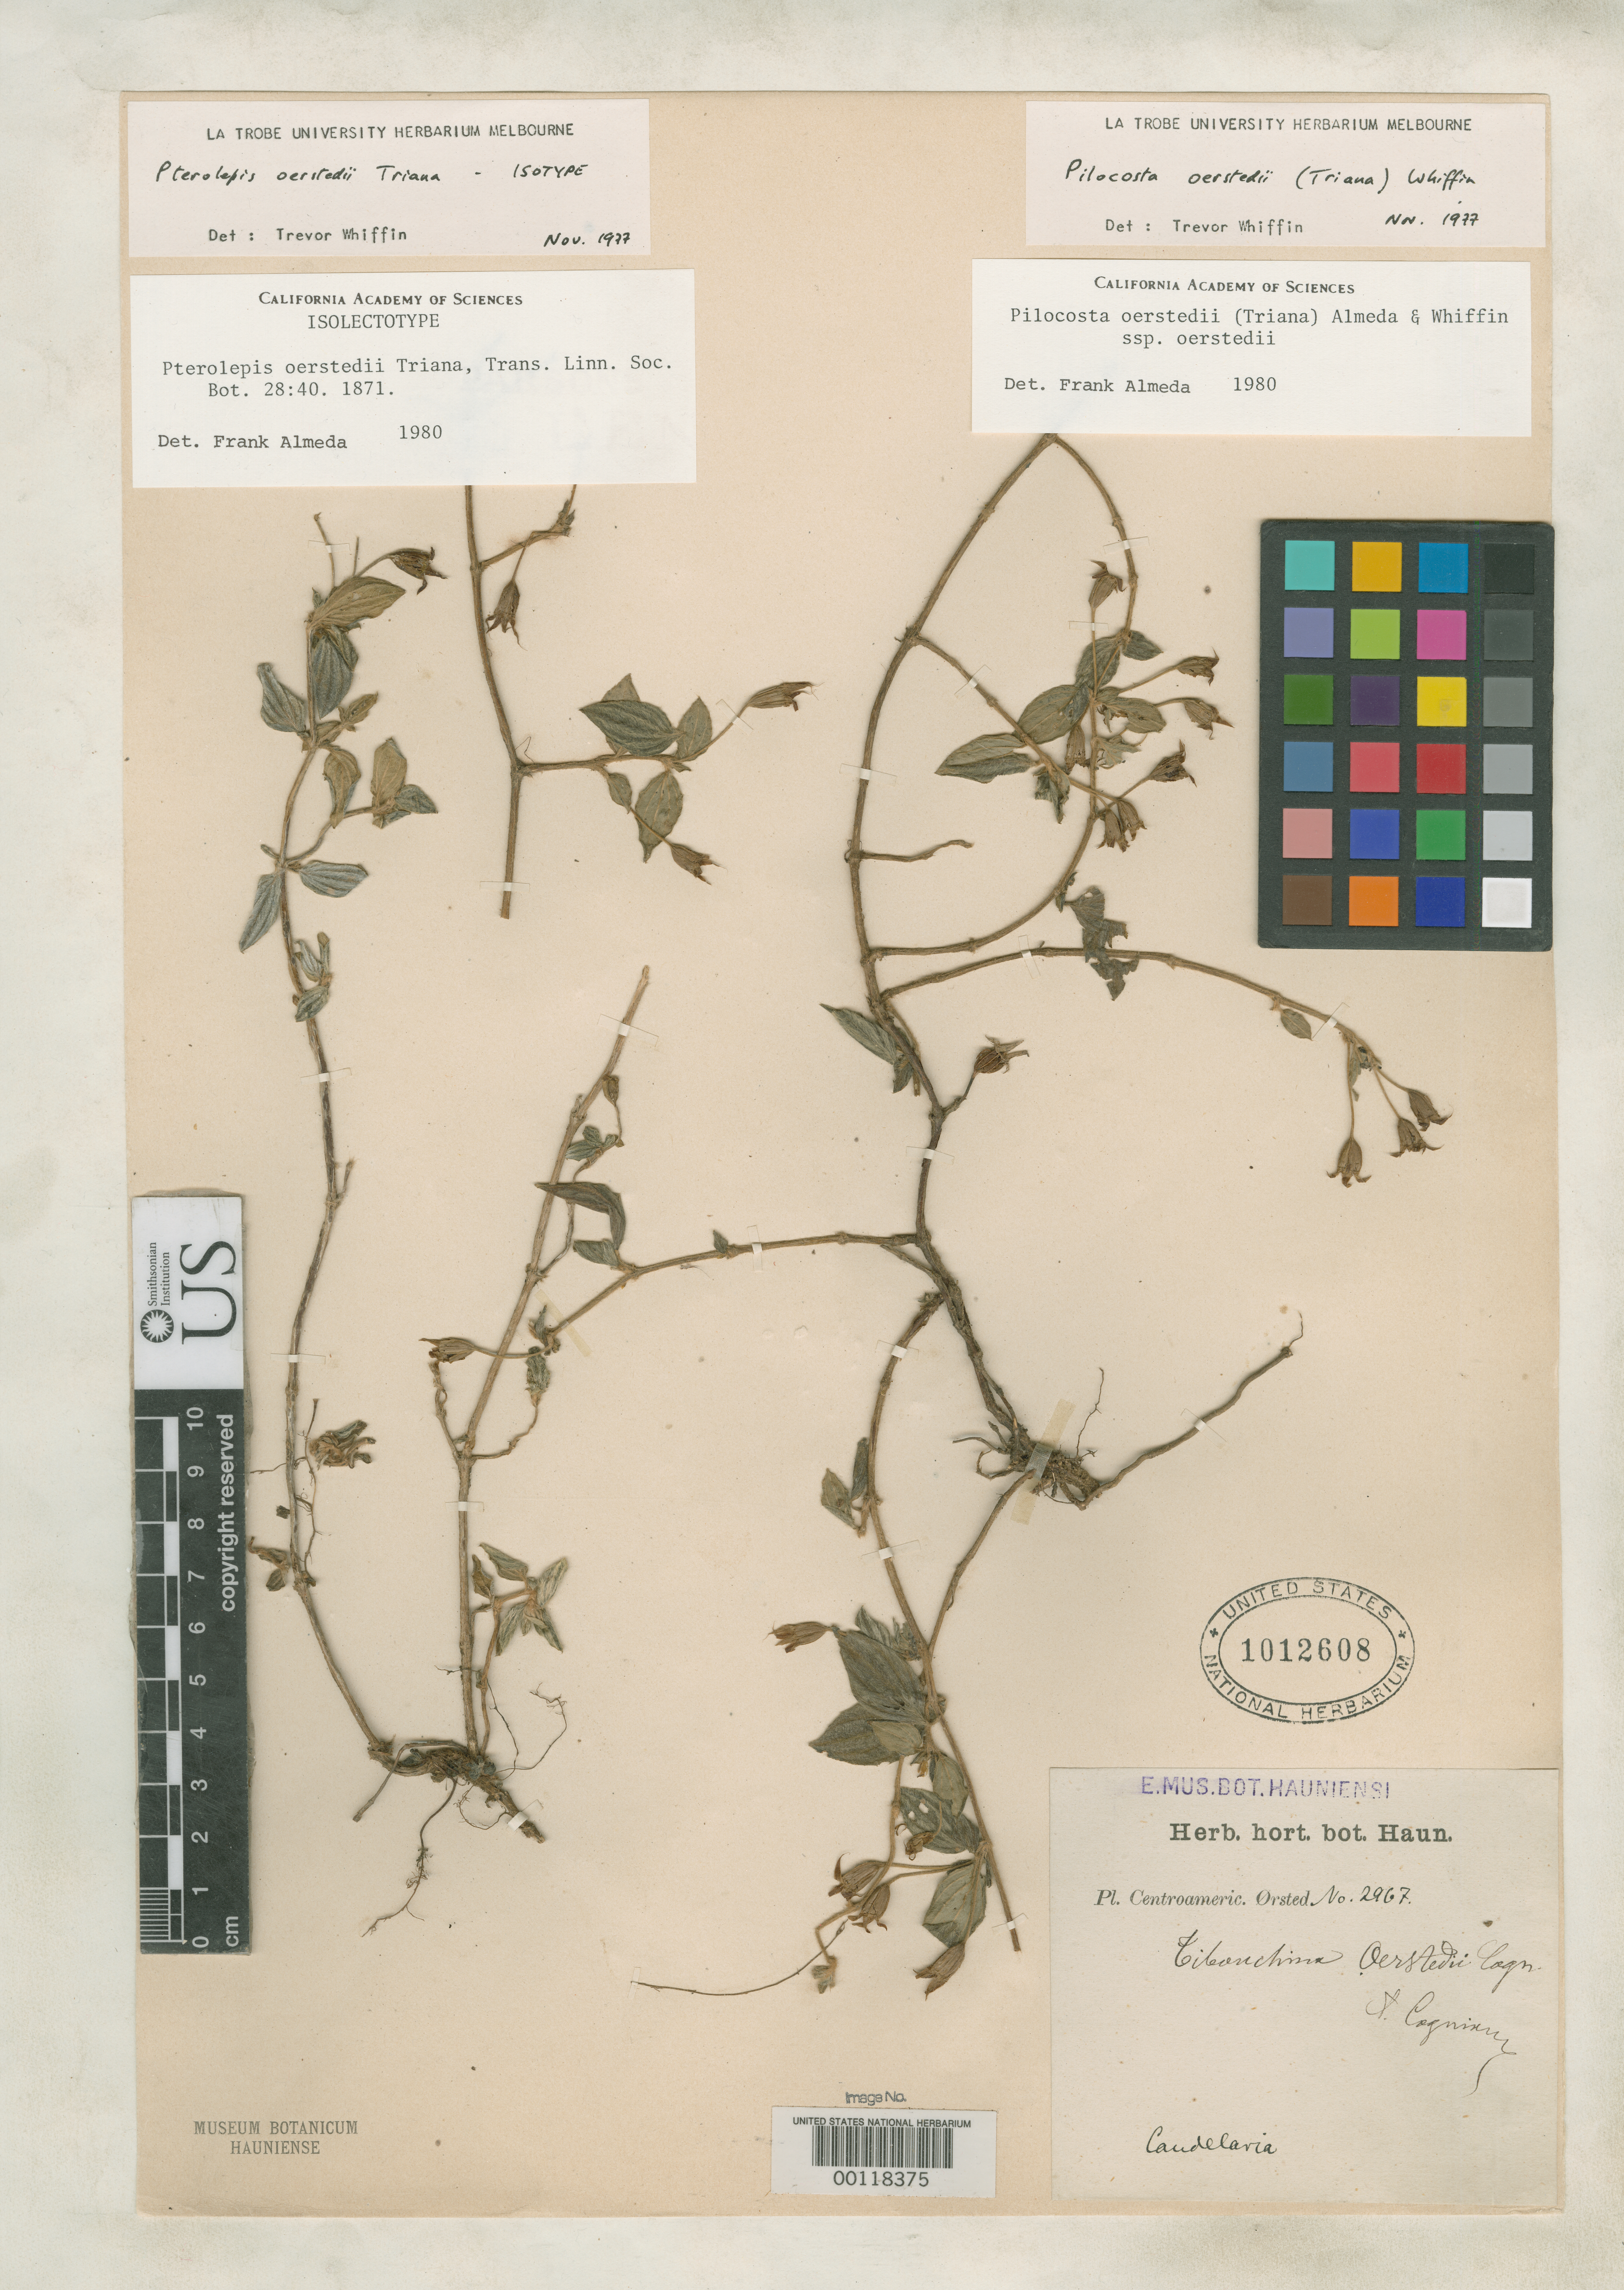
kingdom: Plantae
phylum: Tracheophyta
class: Magnoliopsida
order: Myrtales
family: Melastomataceae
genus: Pterolepis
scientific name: Pterolepis oerstedii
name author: Triana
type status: Isolectotype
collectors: A. S. Oersted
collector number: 2967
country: Costa Rica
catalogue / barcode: US 1012608